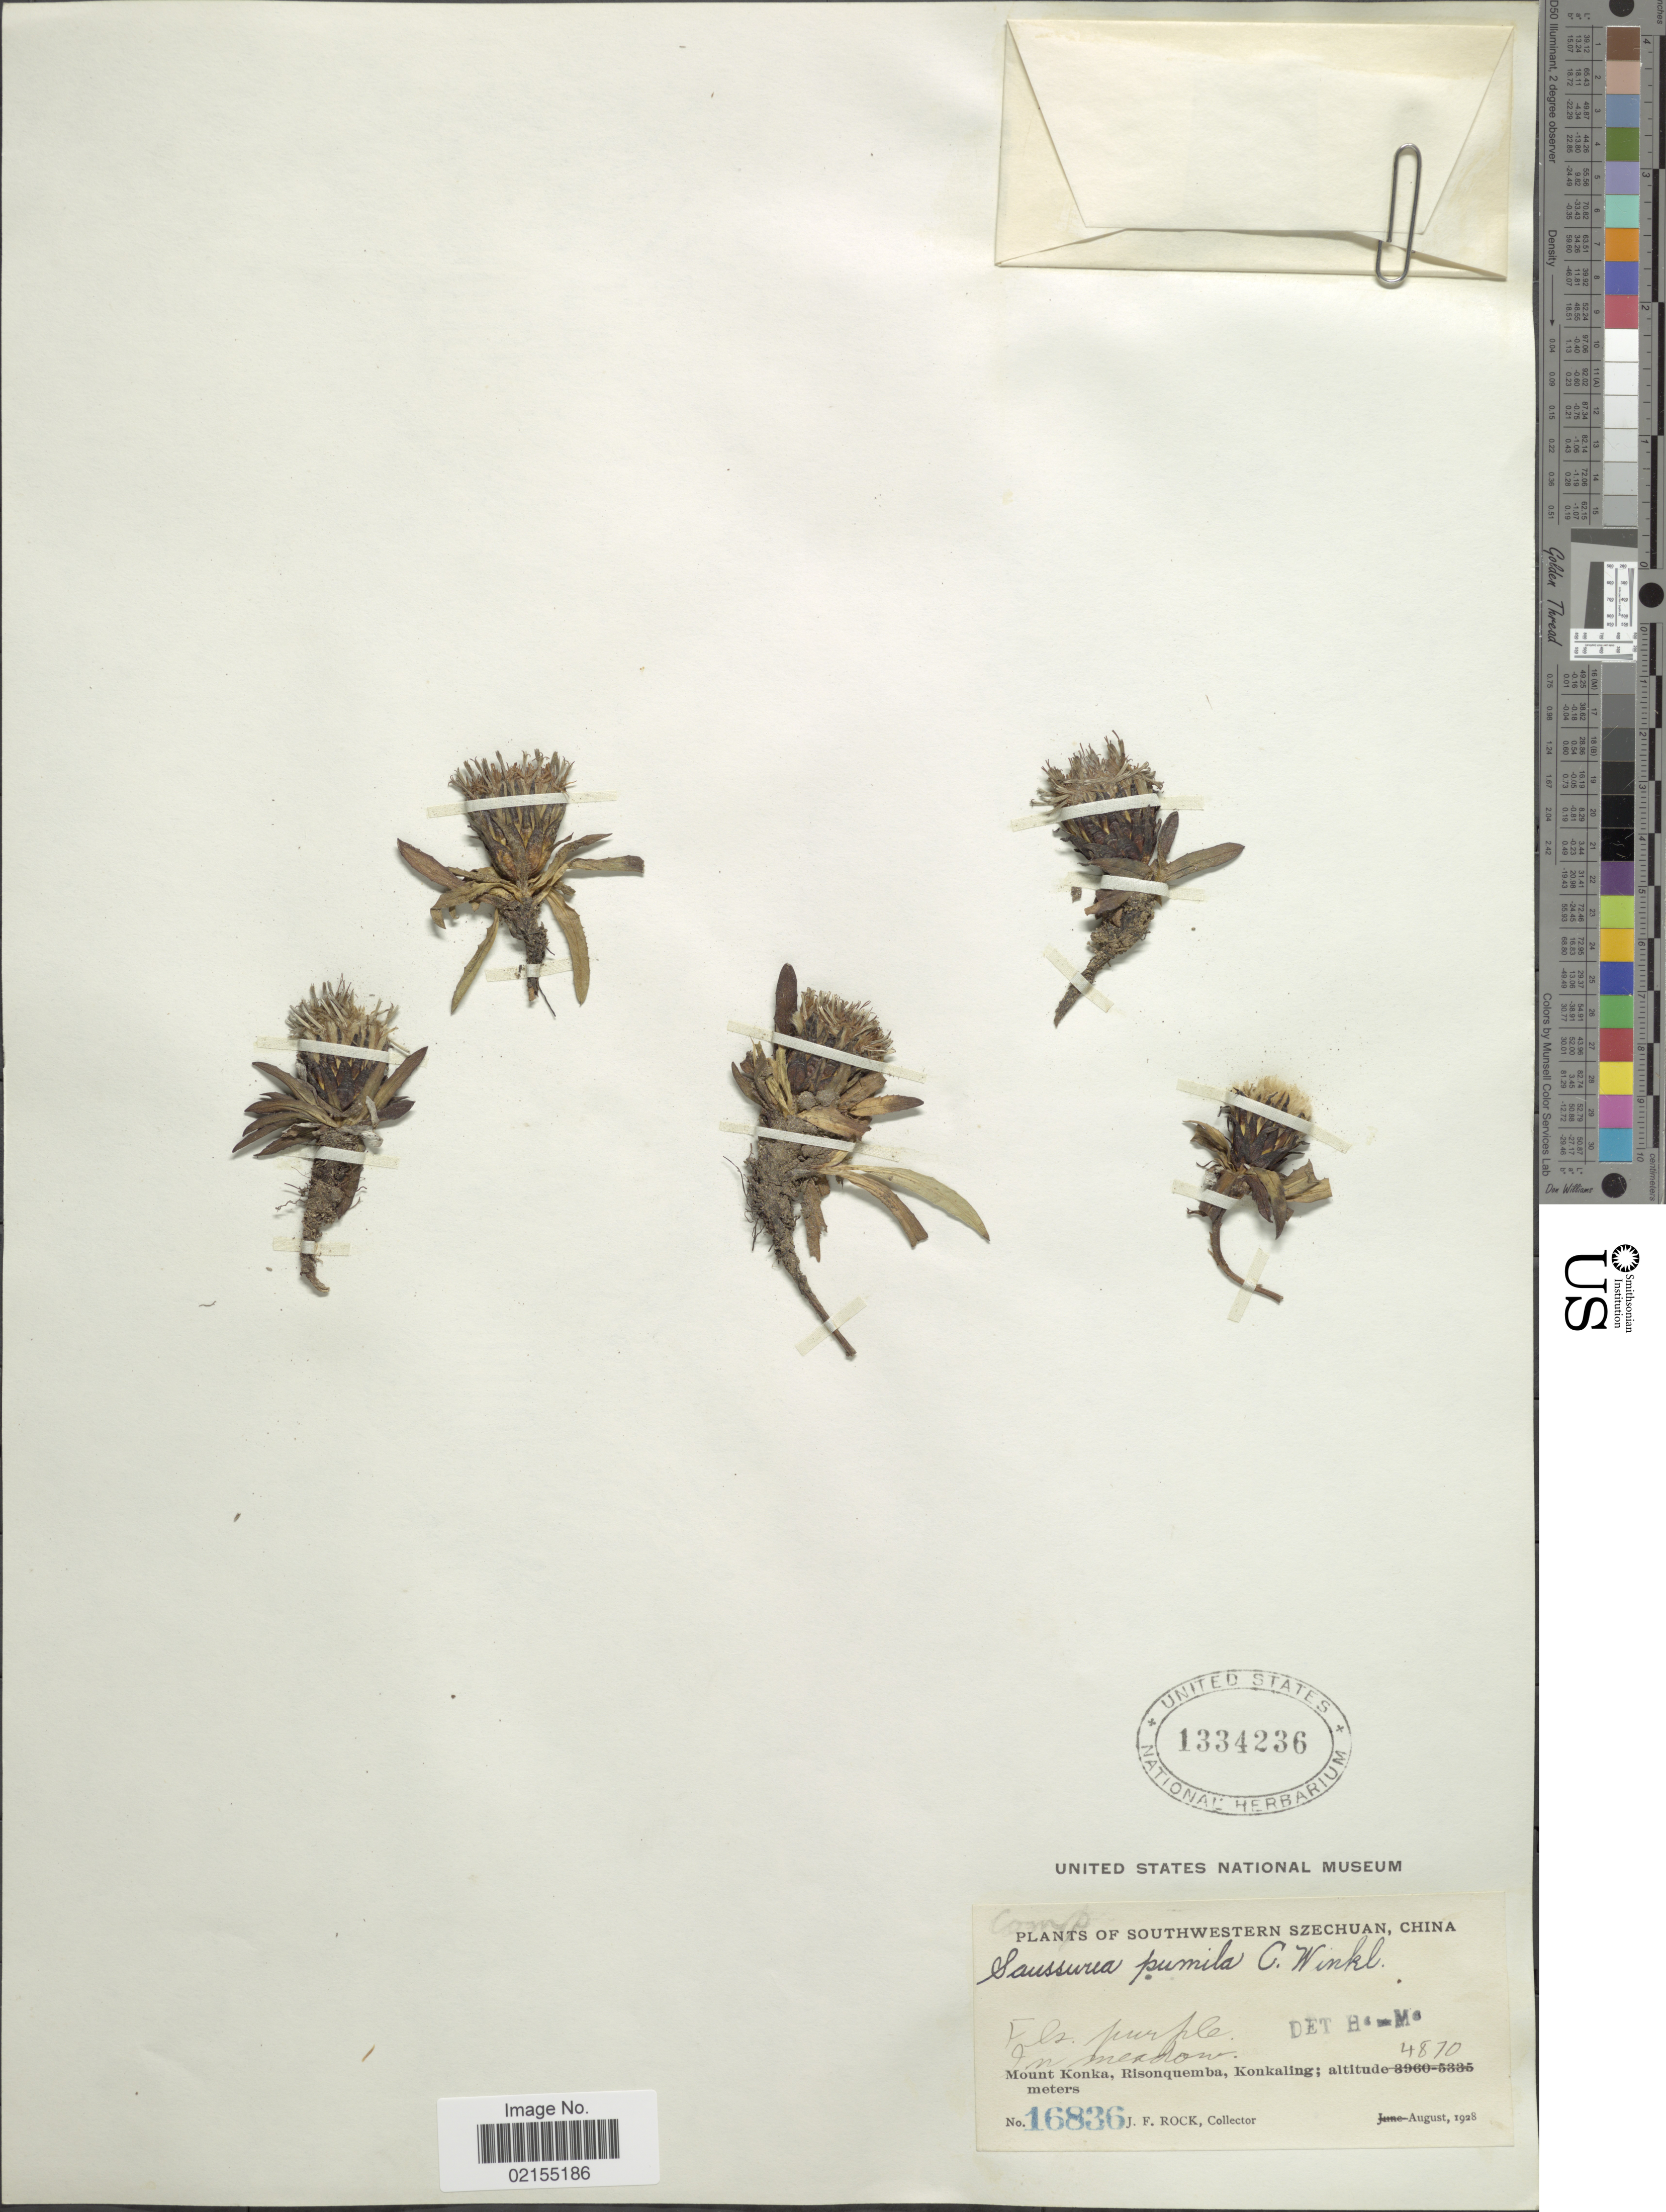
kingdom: Plantae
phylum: Tracheophyta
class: Magnoliopsida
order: Asterales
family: Asteraceae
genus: Saussurea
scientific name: Saussurea pumila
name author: C. Winkl.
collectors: J. Rock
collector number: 16836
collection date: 1928-08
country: China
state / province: Sichuan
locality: Southwestern Szechuan, China, In meadow, Mount Konka, Risonquemba, Konkaling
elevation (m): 4870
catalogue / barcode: US 1334236